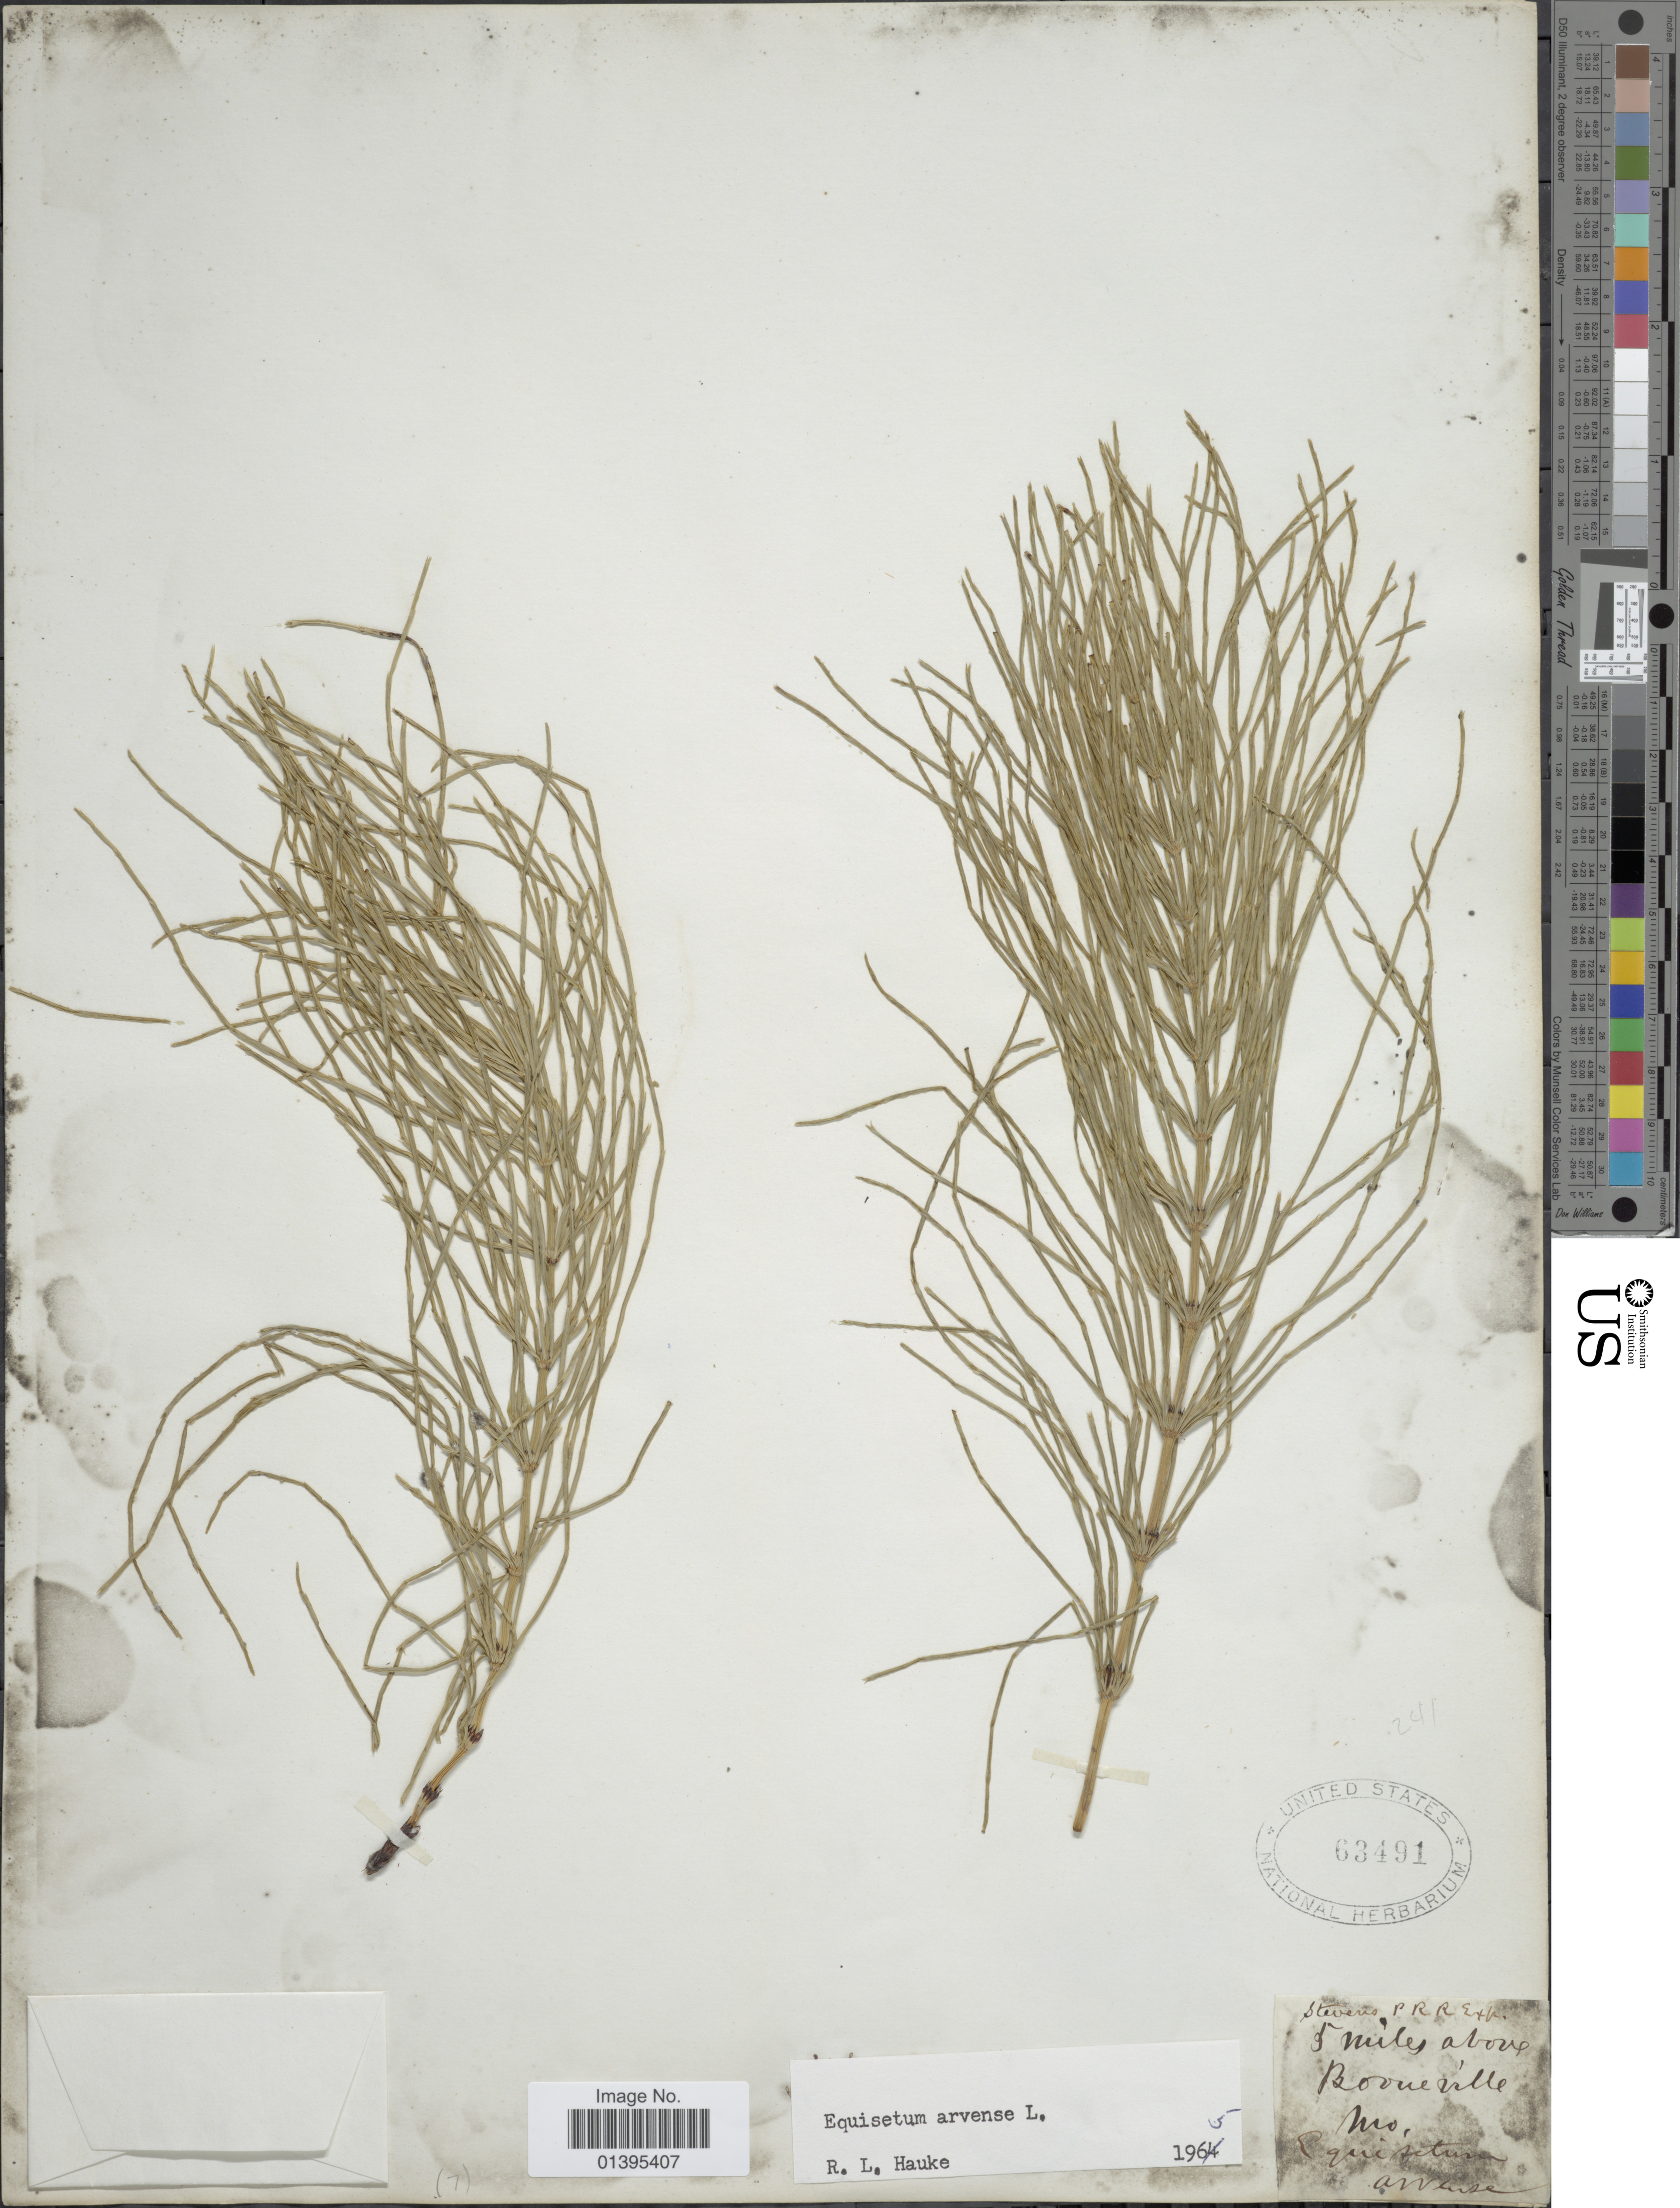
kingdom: Plantae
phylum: Tracheophyta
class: Polypodiopsida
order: Equisetales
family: Equisetaceae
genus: Equisetum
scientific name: Equisetum arvense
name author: L.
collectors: Stevens Pacific Railroad Survey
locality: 5 miles above Booneville mo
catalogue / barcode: US 63491